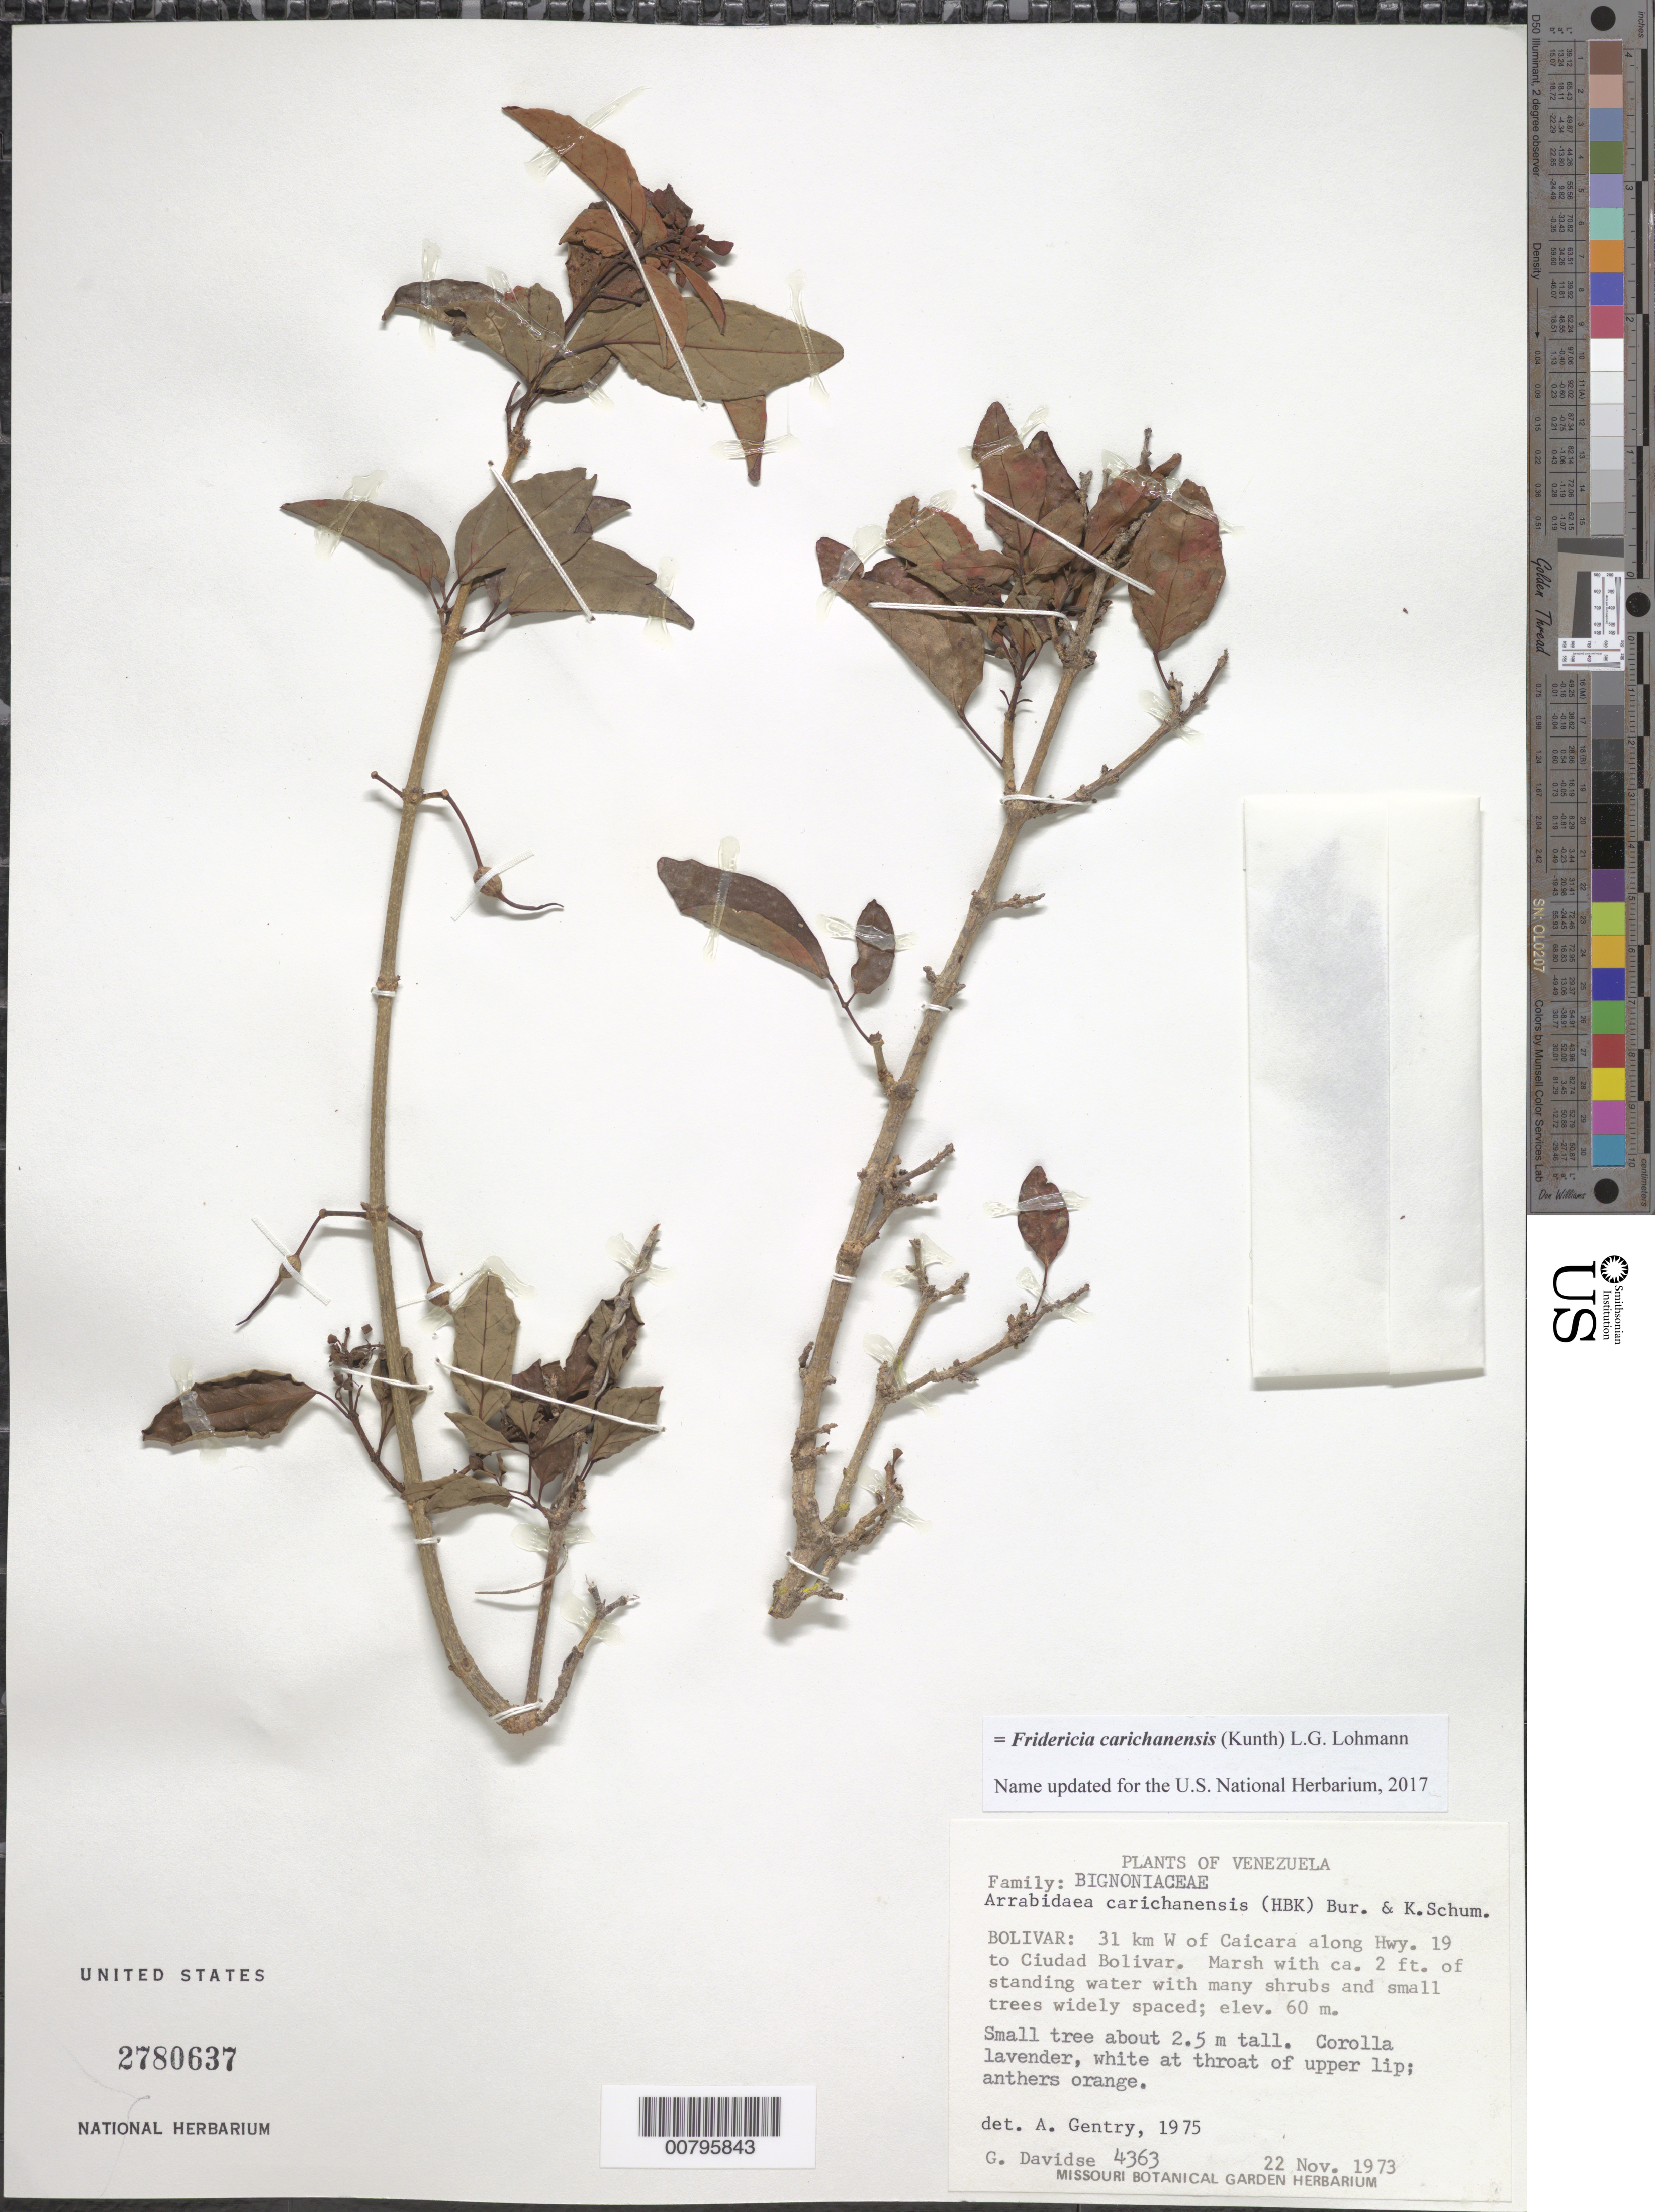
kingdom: Plantae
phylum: Tracheophyta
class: Magnoliopsida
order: Lamiales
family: Bignoniaceae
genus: Fridericia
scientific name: Fridericia carichanensis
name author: (Kunth) L.G. Lohmann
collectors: G. Davidse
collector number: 4363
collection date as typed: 22-Nov-73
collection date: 1973-11-22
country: Venezuela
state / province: Bolívar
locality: Caicara, 31 km SW of along Hwy 19 to Ciudad Bolívar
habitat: Marsh with ca. 2 ft. standing water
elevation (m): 60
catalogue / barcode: US 2780637